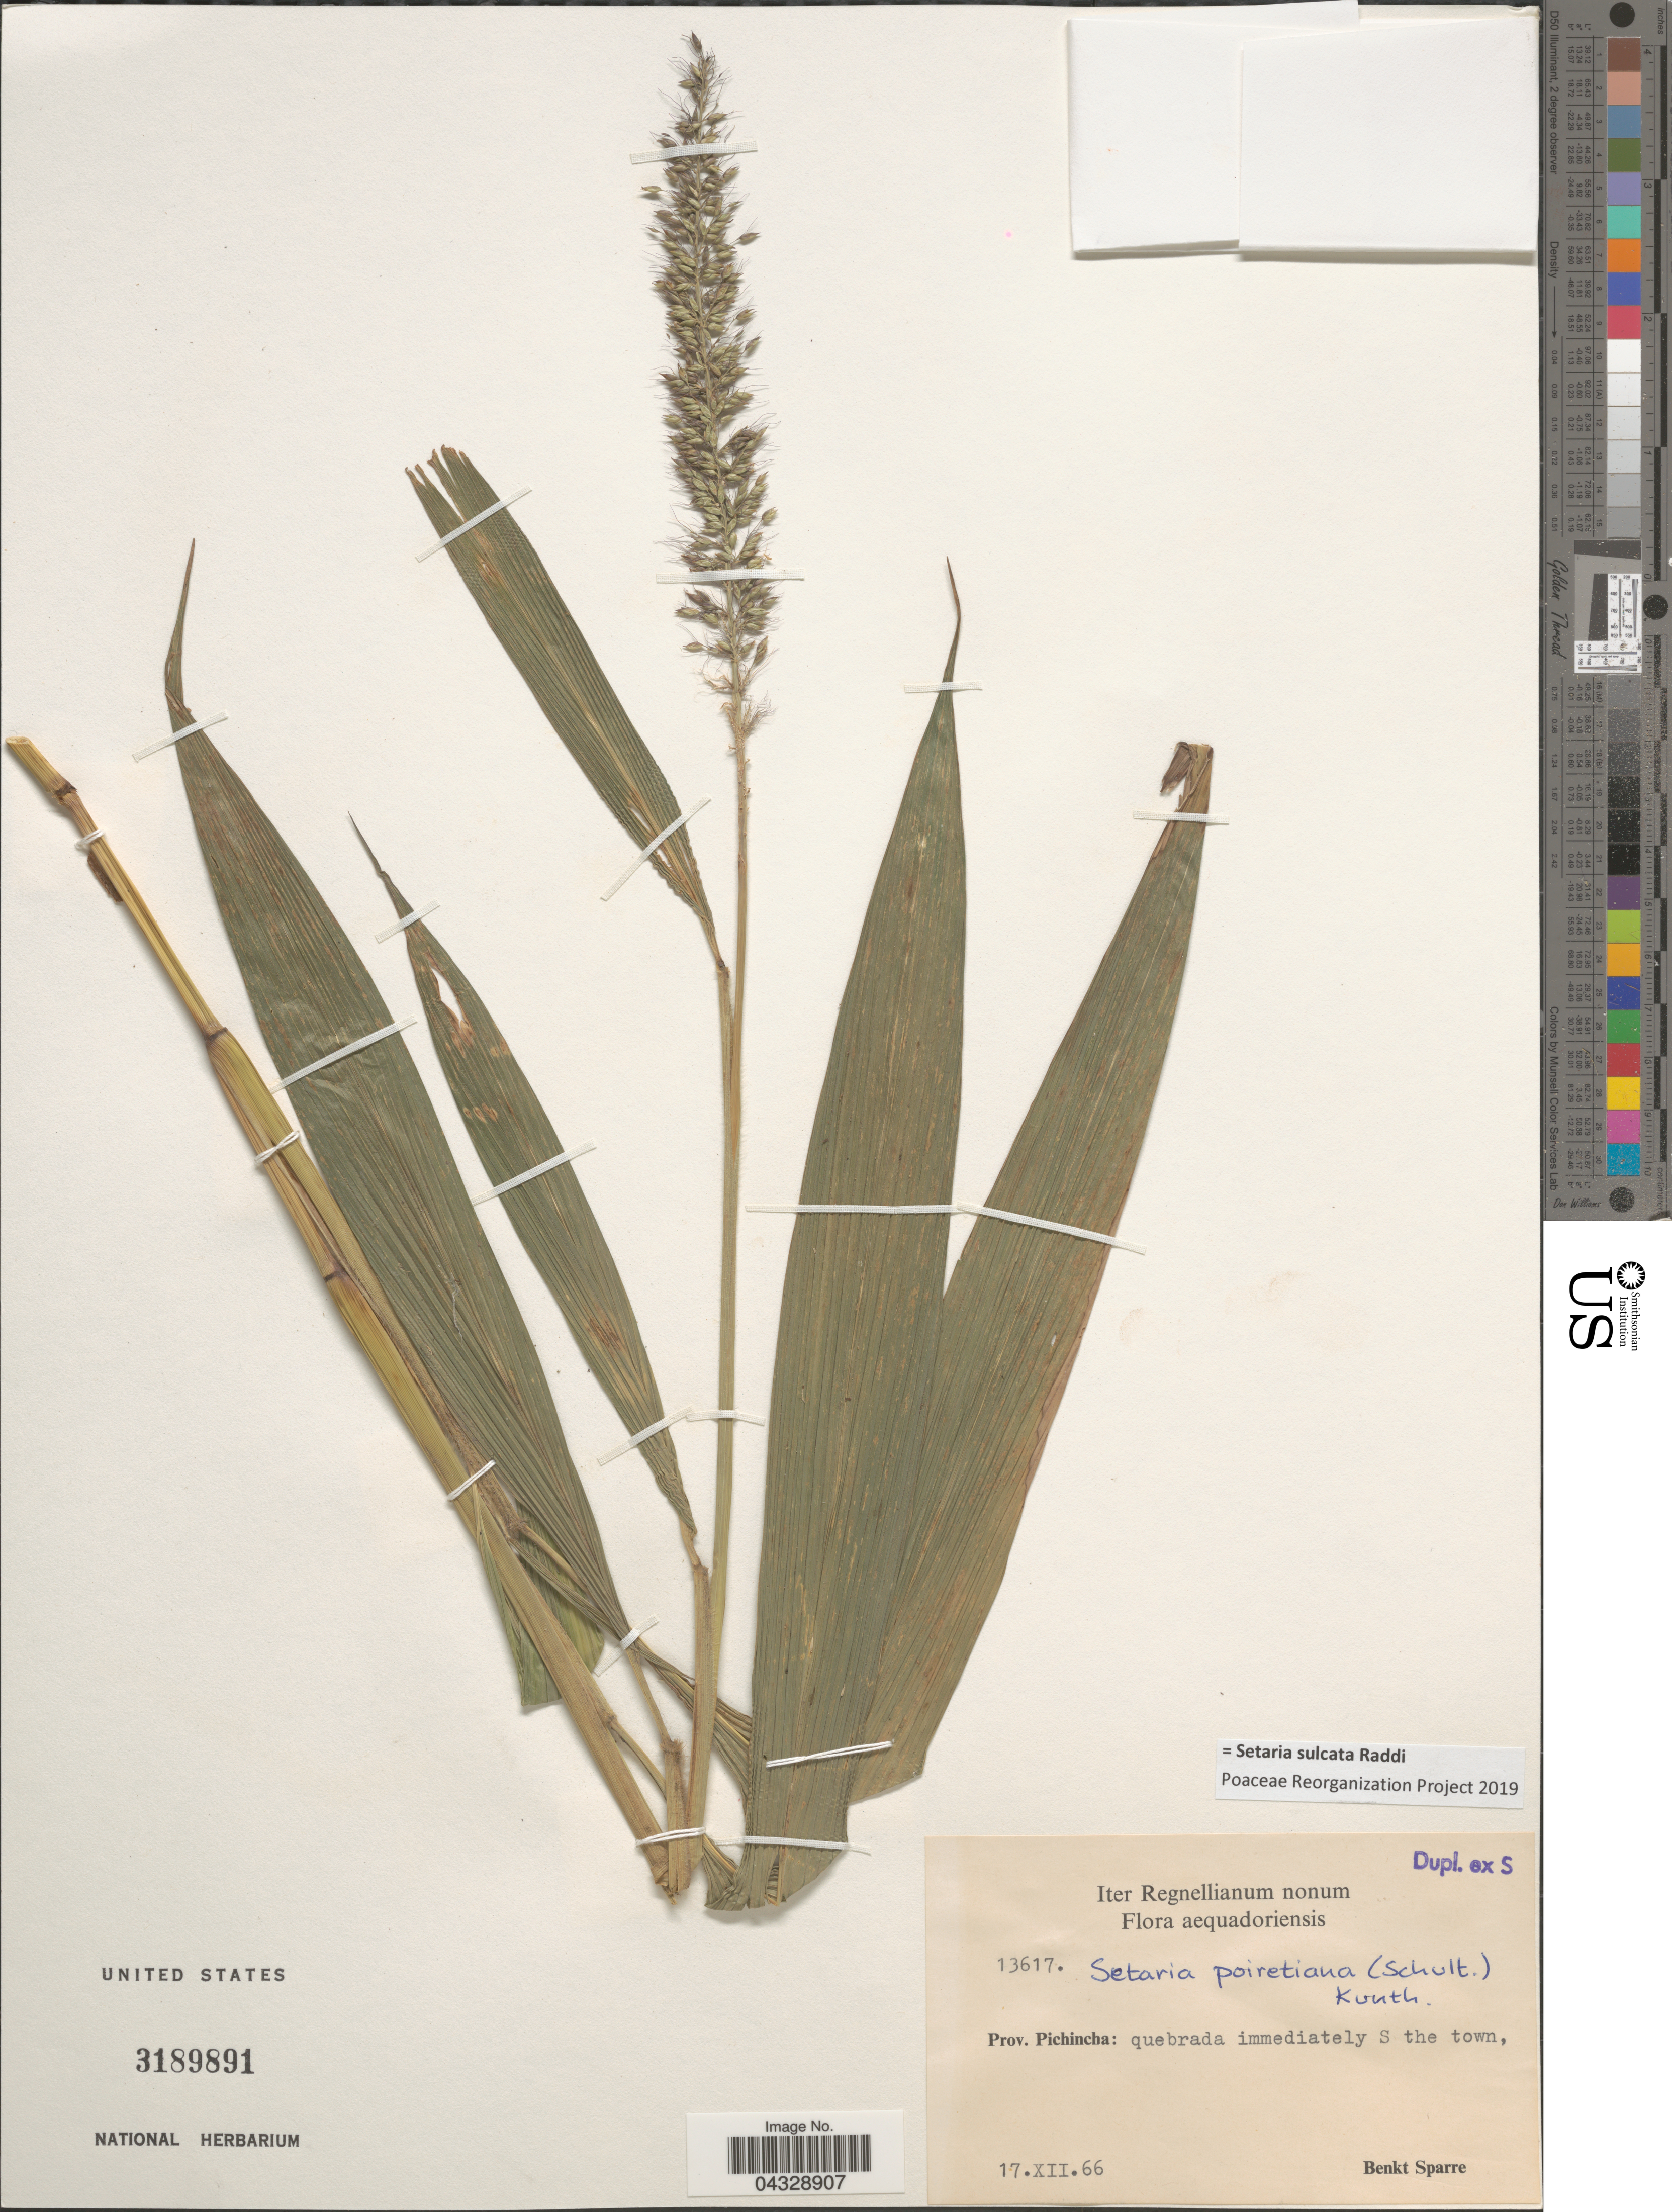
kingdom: Plantae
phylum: Tracheophyta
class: Liliopsida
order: Poales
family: Poaceae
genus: Setaria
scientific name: Setaria sulcata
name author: Raddi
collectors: B. Sparre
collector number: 13617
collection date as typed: Transcribed d/m/y: 17/12/66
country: Ecuador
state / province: Pichincha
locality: Iter Regnellianum nonum. Aequadiruensis. Quebrada immediately S the town.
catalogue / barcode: US 3189891